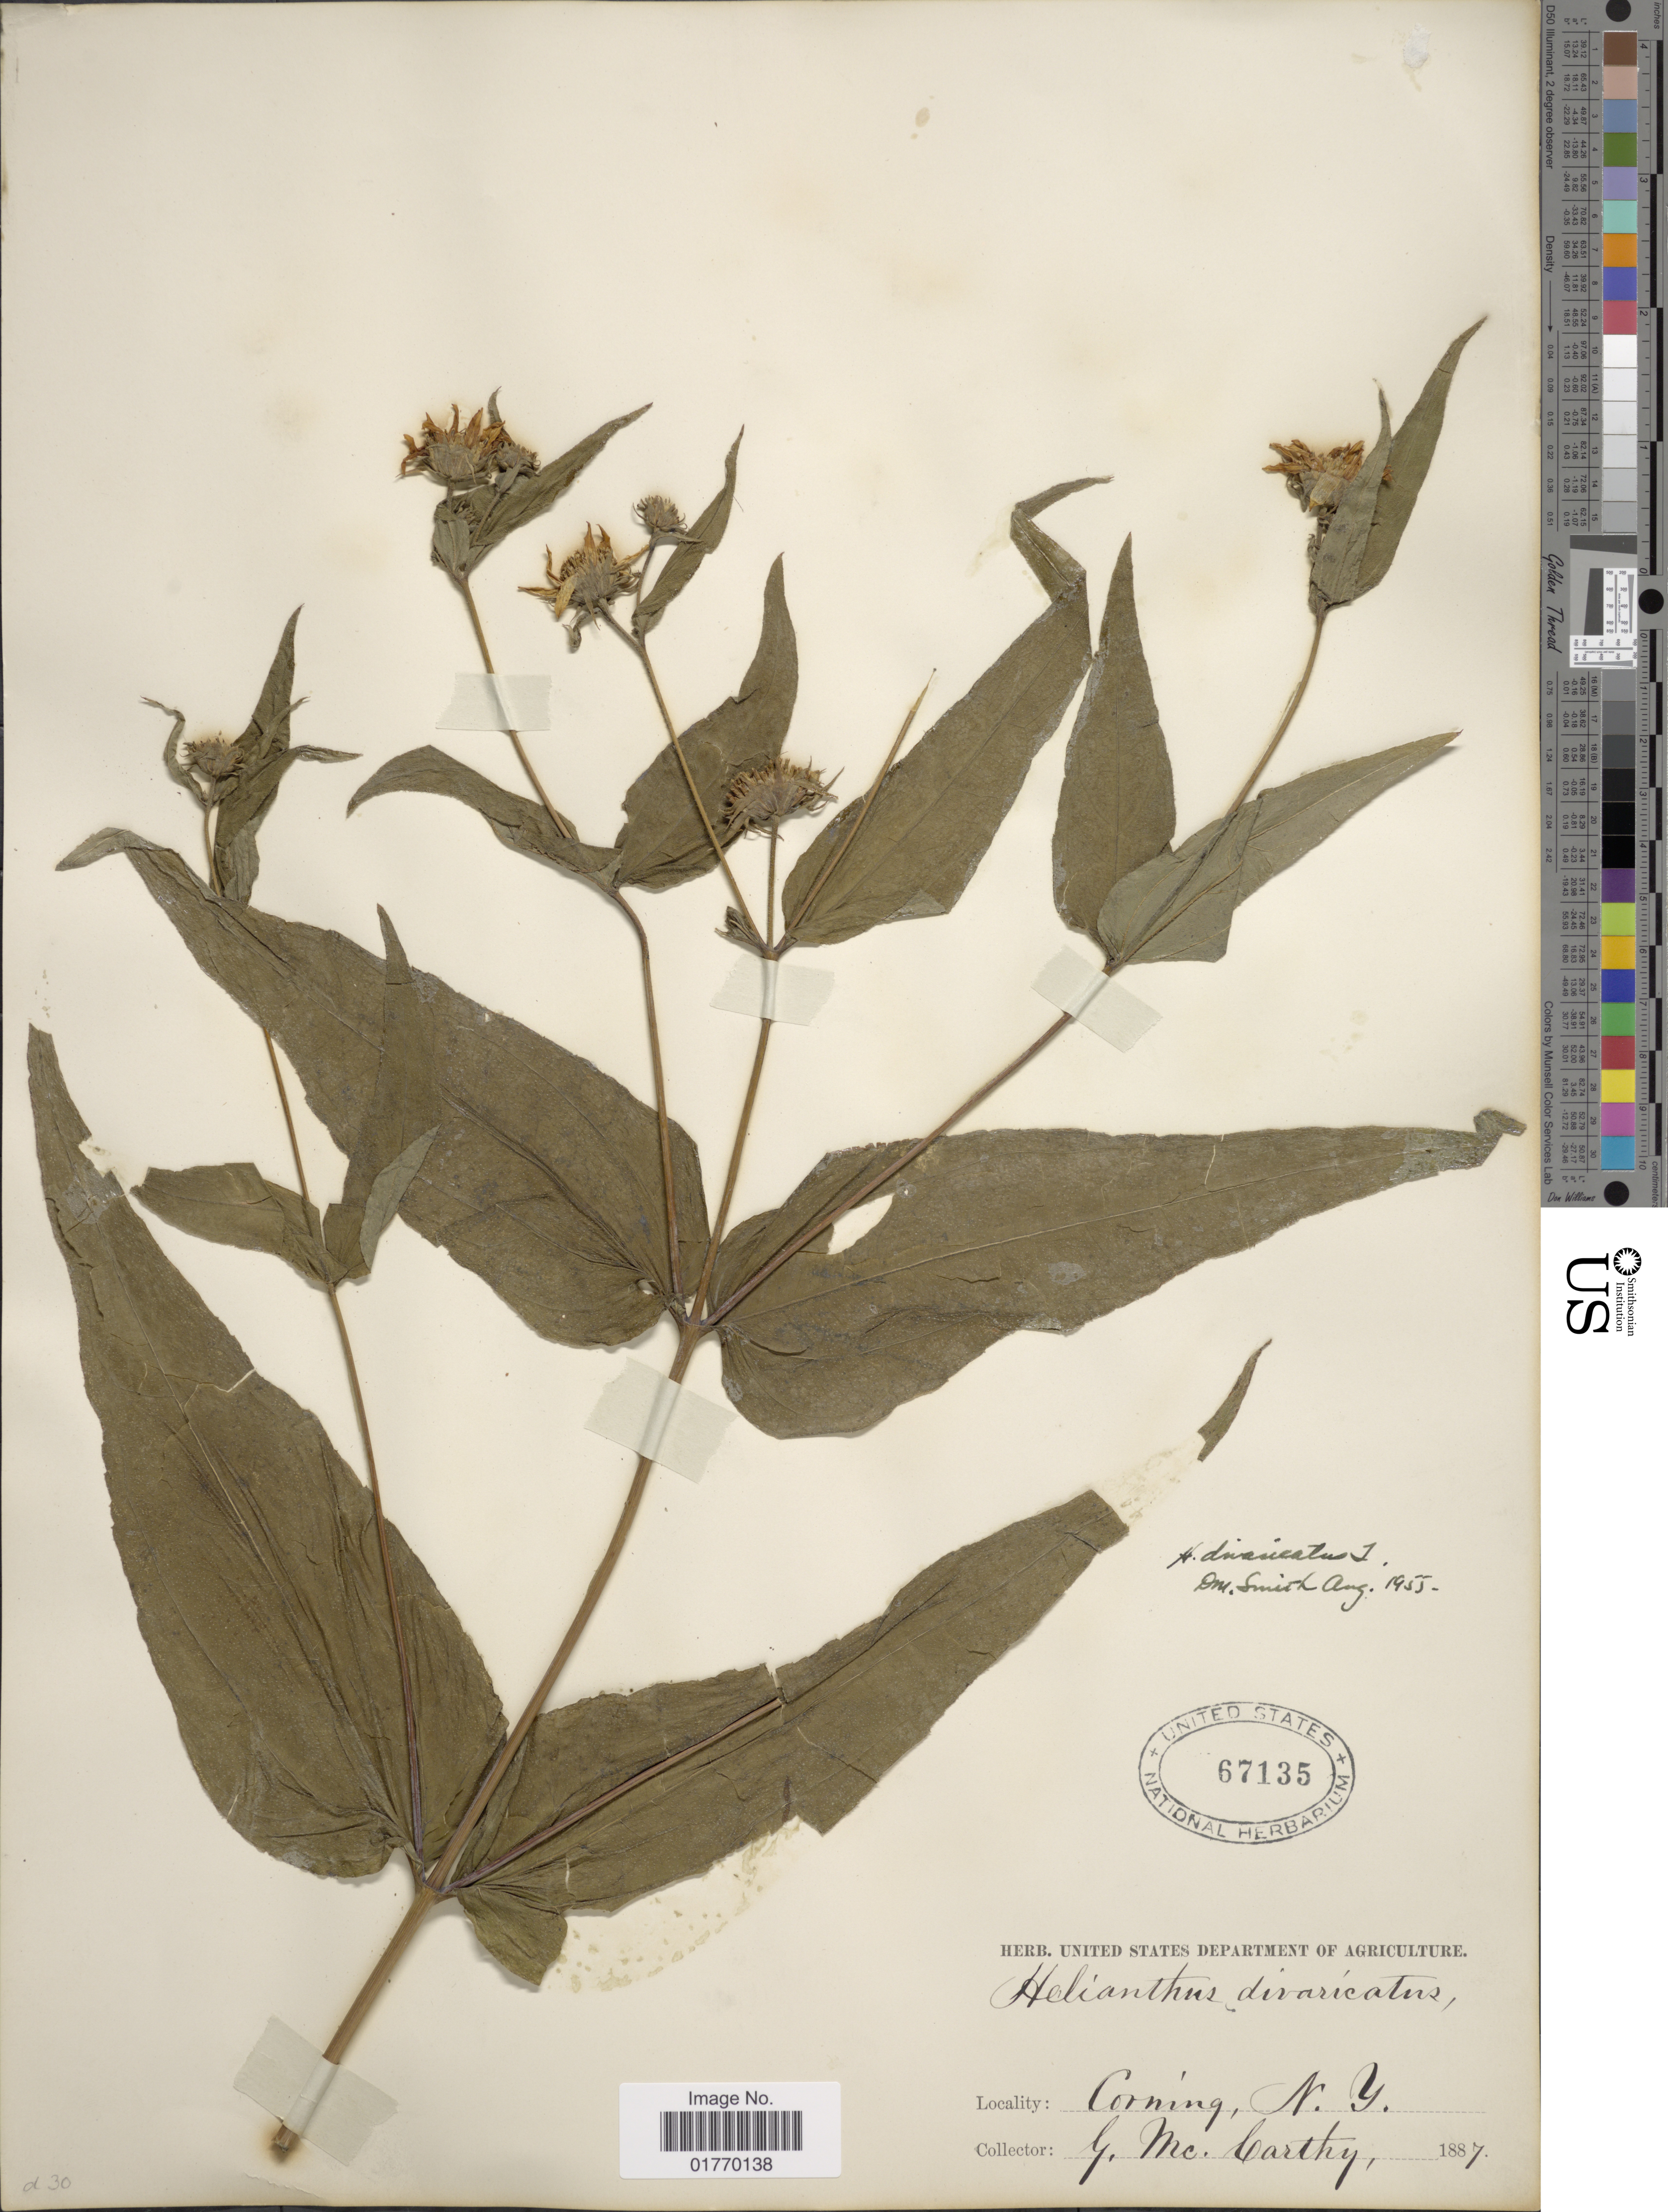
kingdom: Plantae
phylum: Tracheophyta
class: Magnoliopsida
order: Asterales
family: Asteraceae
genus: Helianthus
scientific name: Helianthus divaricatus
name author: L.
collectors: G. McCarthy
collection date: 1887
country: United States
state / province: New York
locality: Corning, N. Y.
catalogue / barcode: US 67135